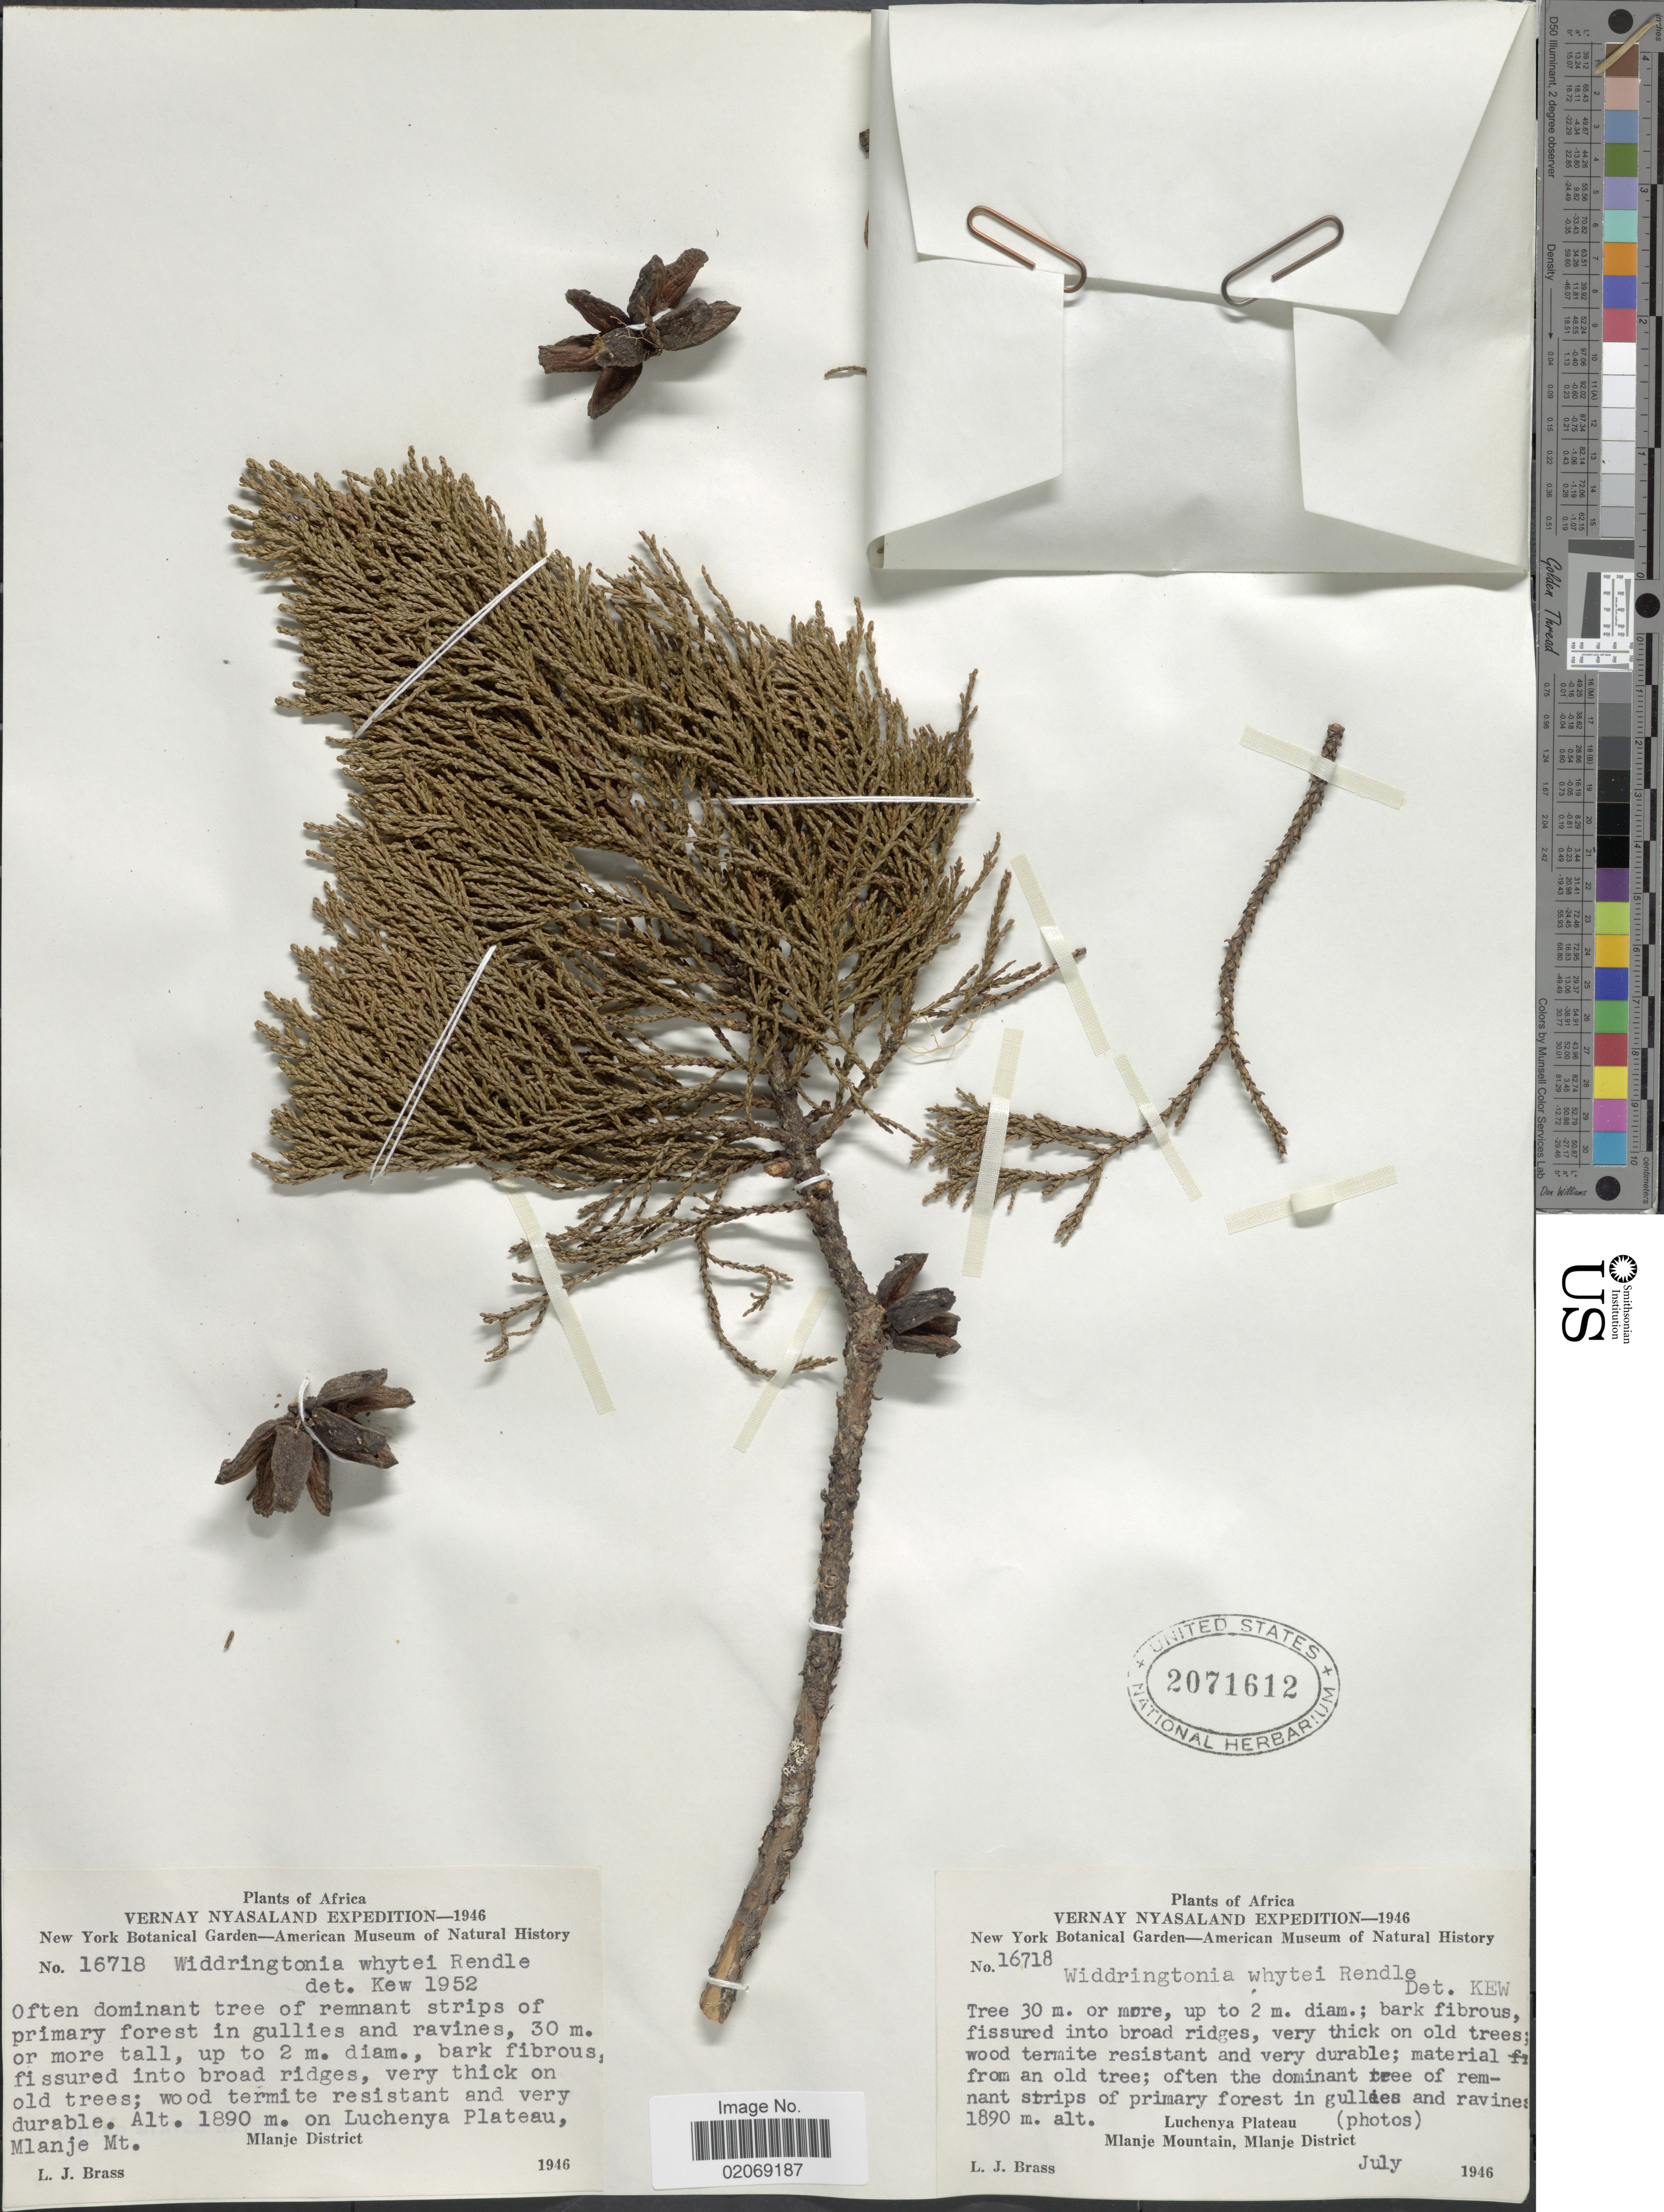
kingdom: Plantae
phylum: Tracheophyta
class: Pinopsida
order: Pinales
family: Cupressaceae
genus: Widdringtonia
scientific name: Widdringtonia whytei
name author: Rendle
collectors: L. J. Brass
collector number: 16718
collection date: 1946-07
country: Malawi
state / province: Southern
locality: Africa, Vernay Nyasaland. Luchenya Plateau. Mlanje Mountain, Mlanje District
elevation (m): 1890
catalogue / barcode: US 2071612